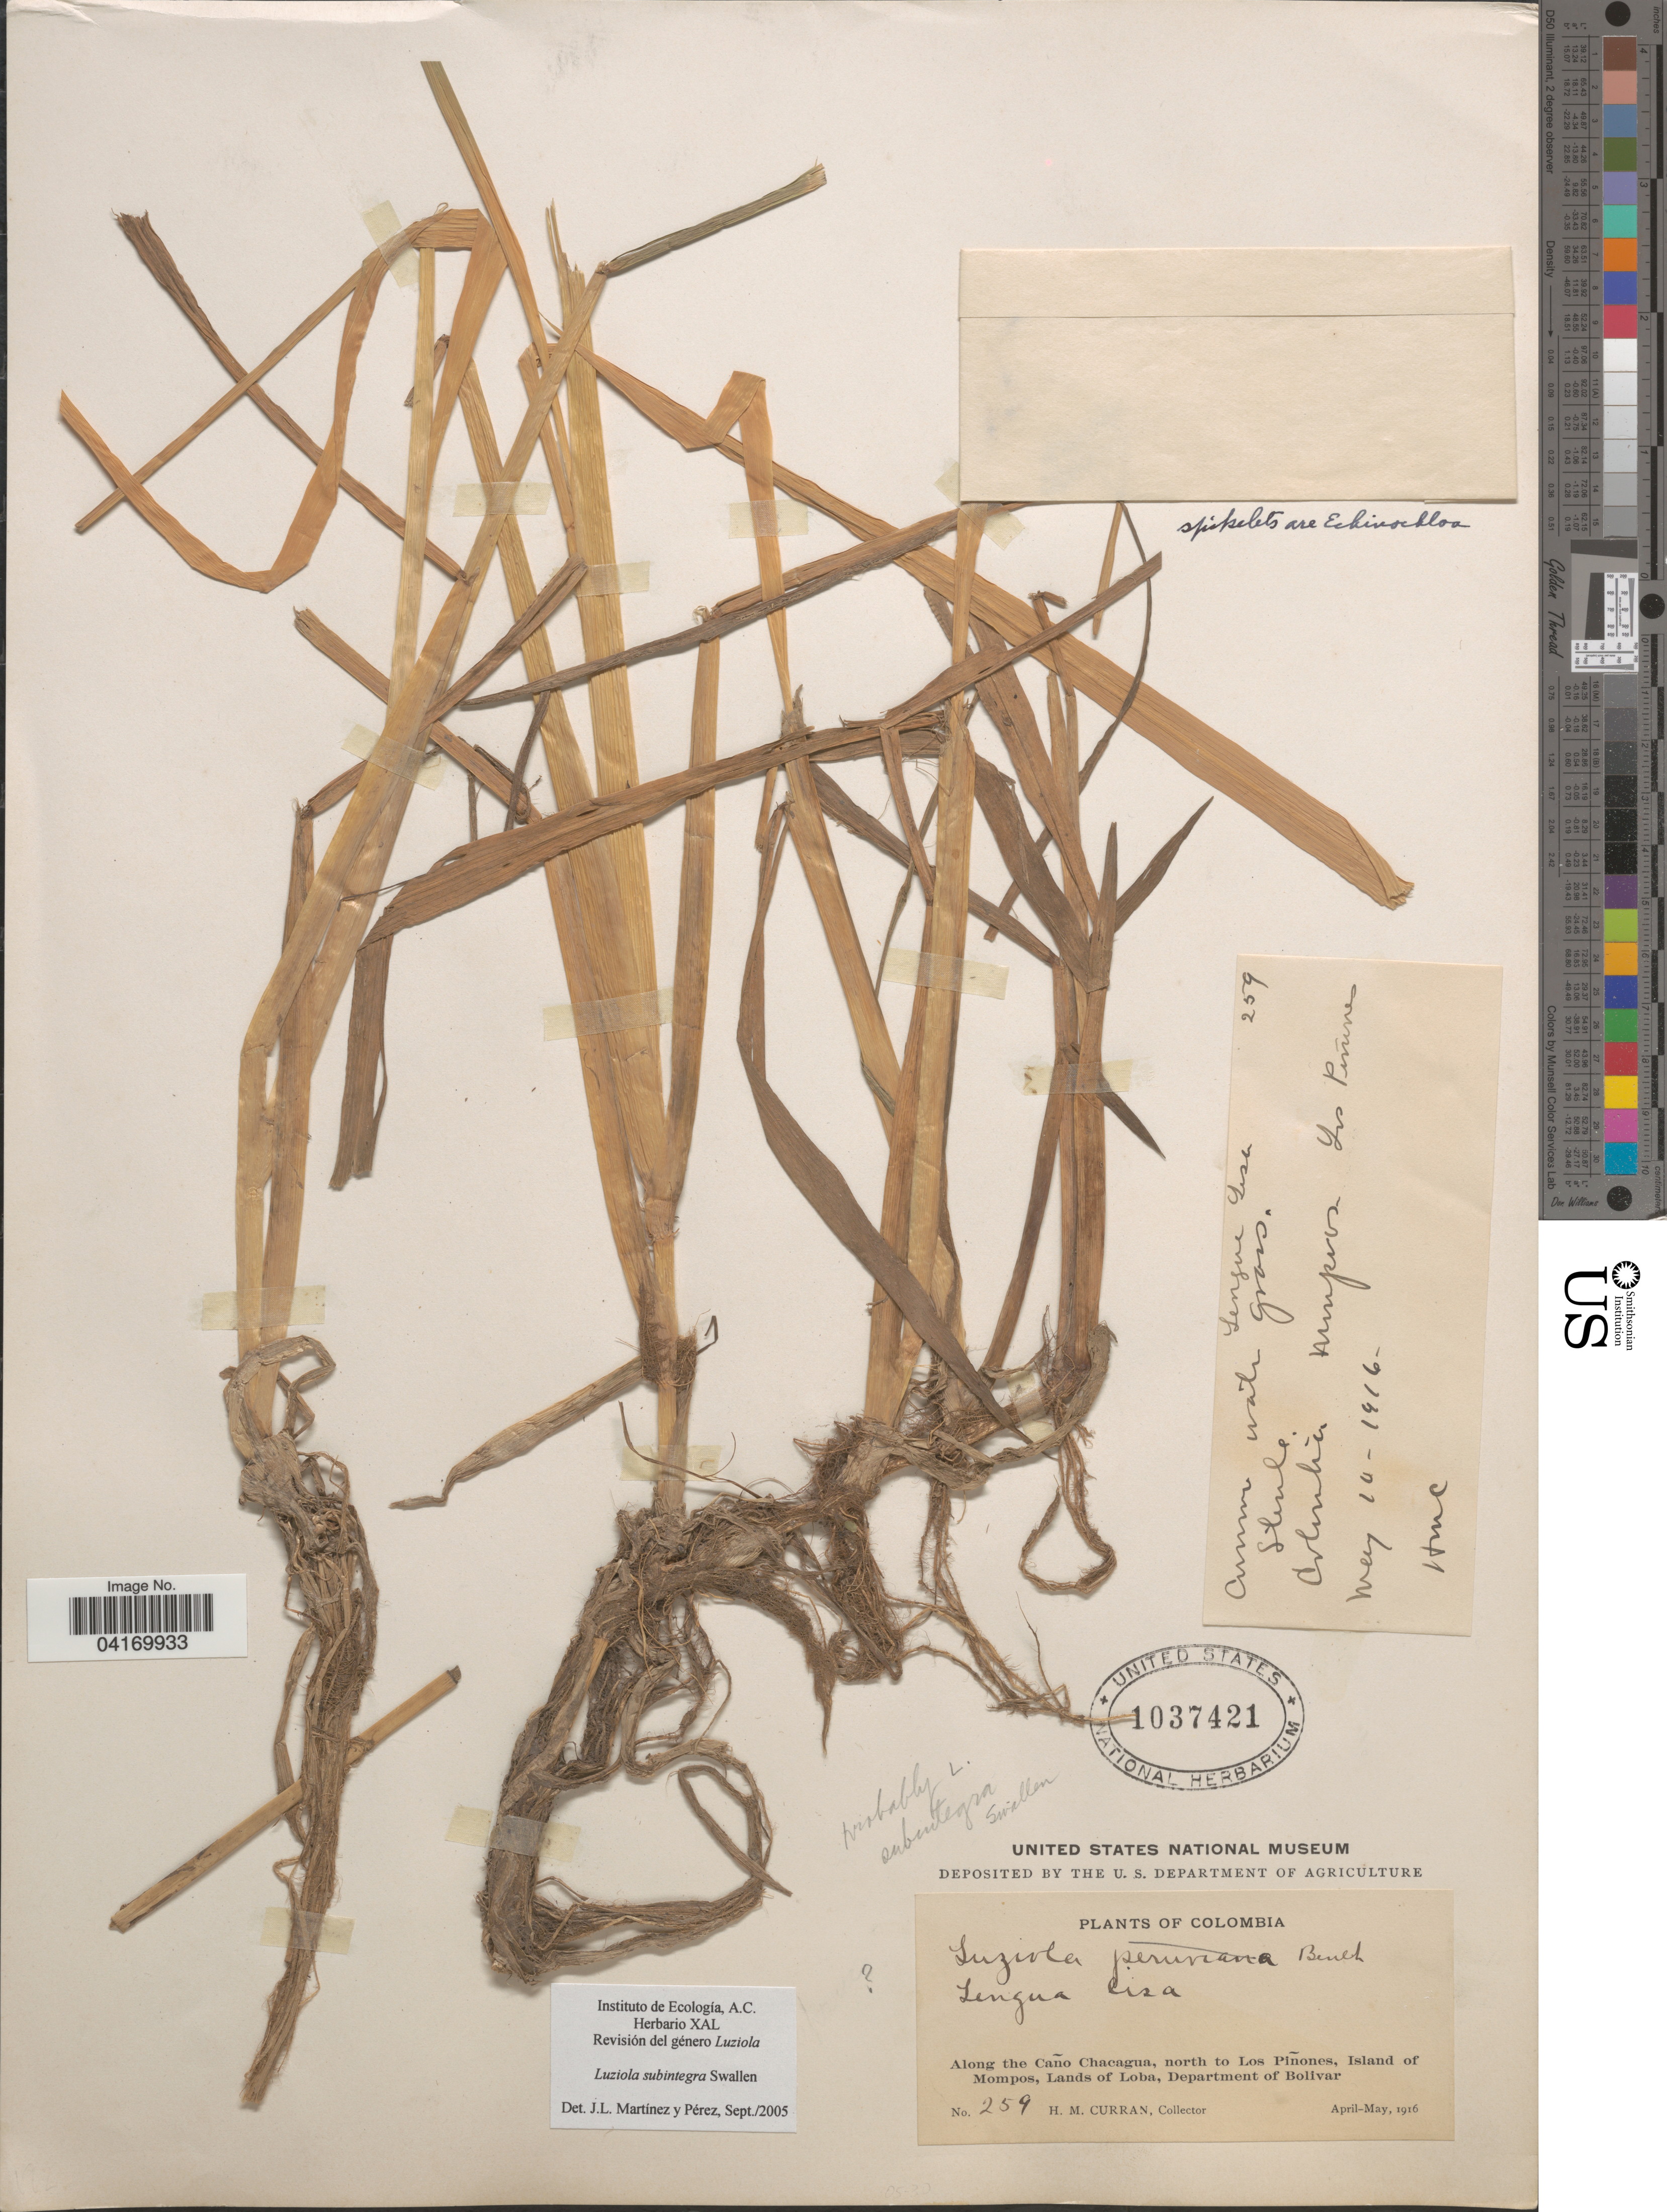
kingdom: Plantae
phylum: Tracheophyta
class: Liliopsida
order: Poales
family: Poaceae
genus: Luziola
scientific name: Luziola subintegra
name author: Swallen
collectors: H. M. Curran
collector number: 259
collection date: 1916-05-10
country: Colombia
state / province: Bolívar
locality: Along the Caño Chacagua, north to Los Piñones, Island of Mompos, Lands of Loba, Department of Bolivar.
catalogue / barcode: US 1037421